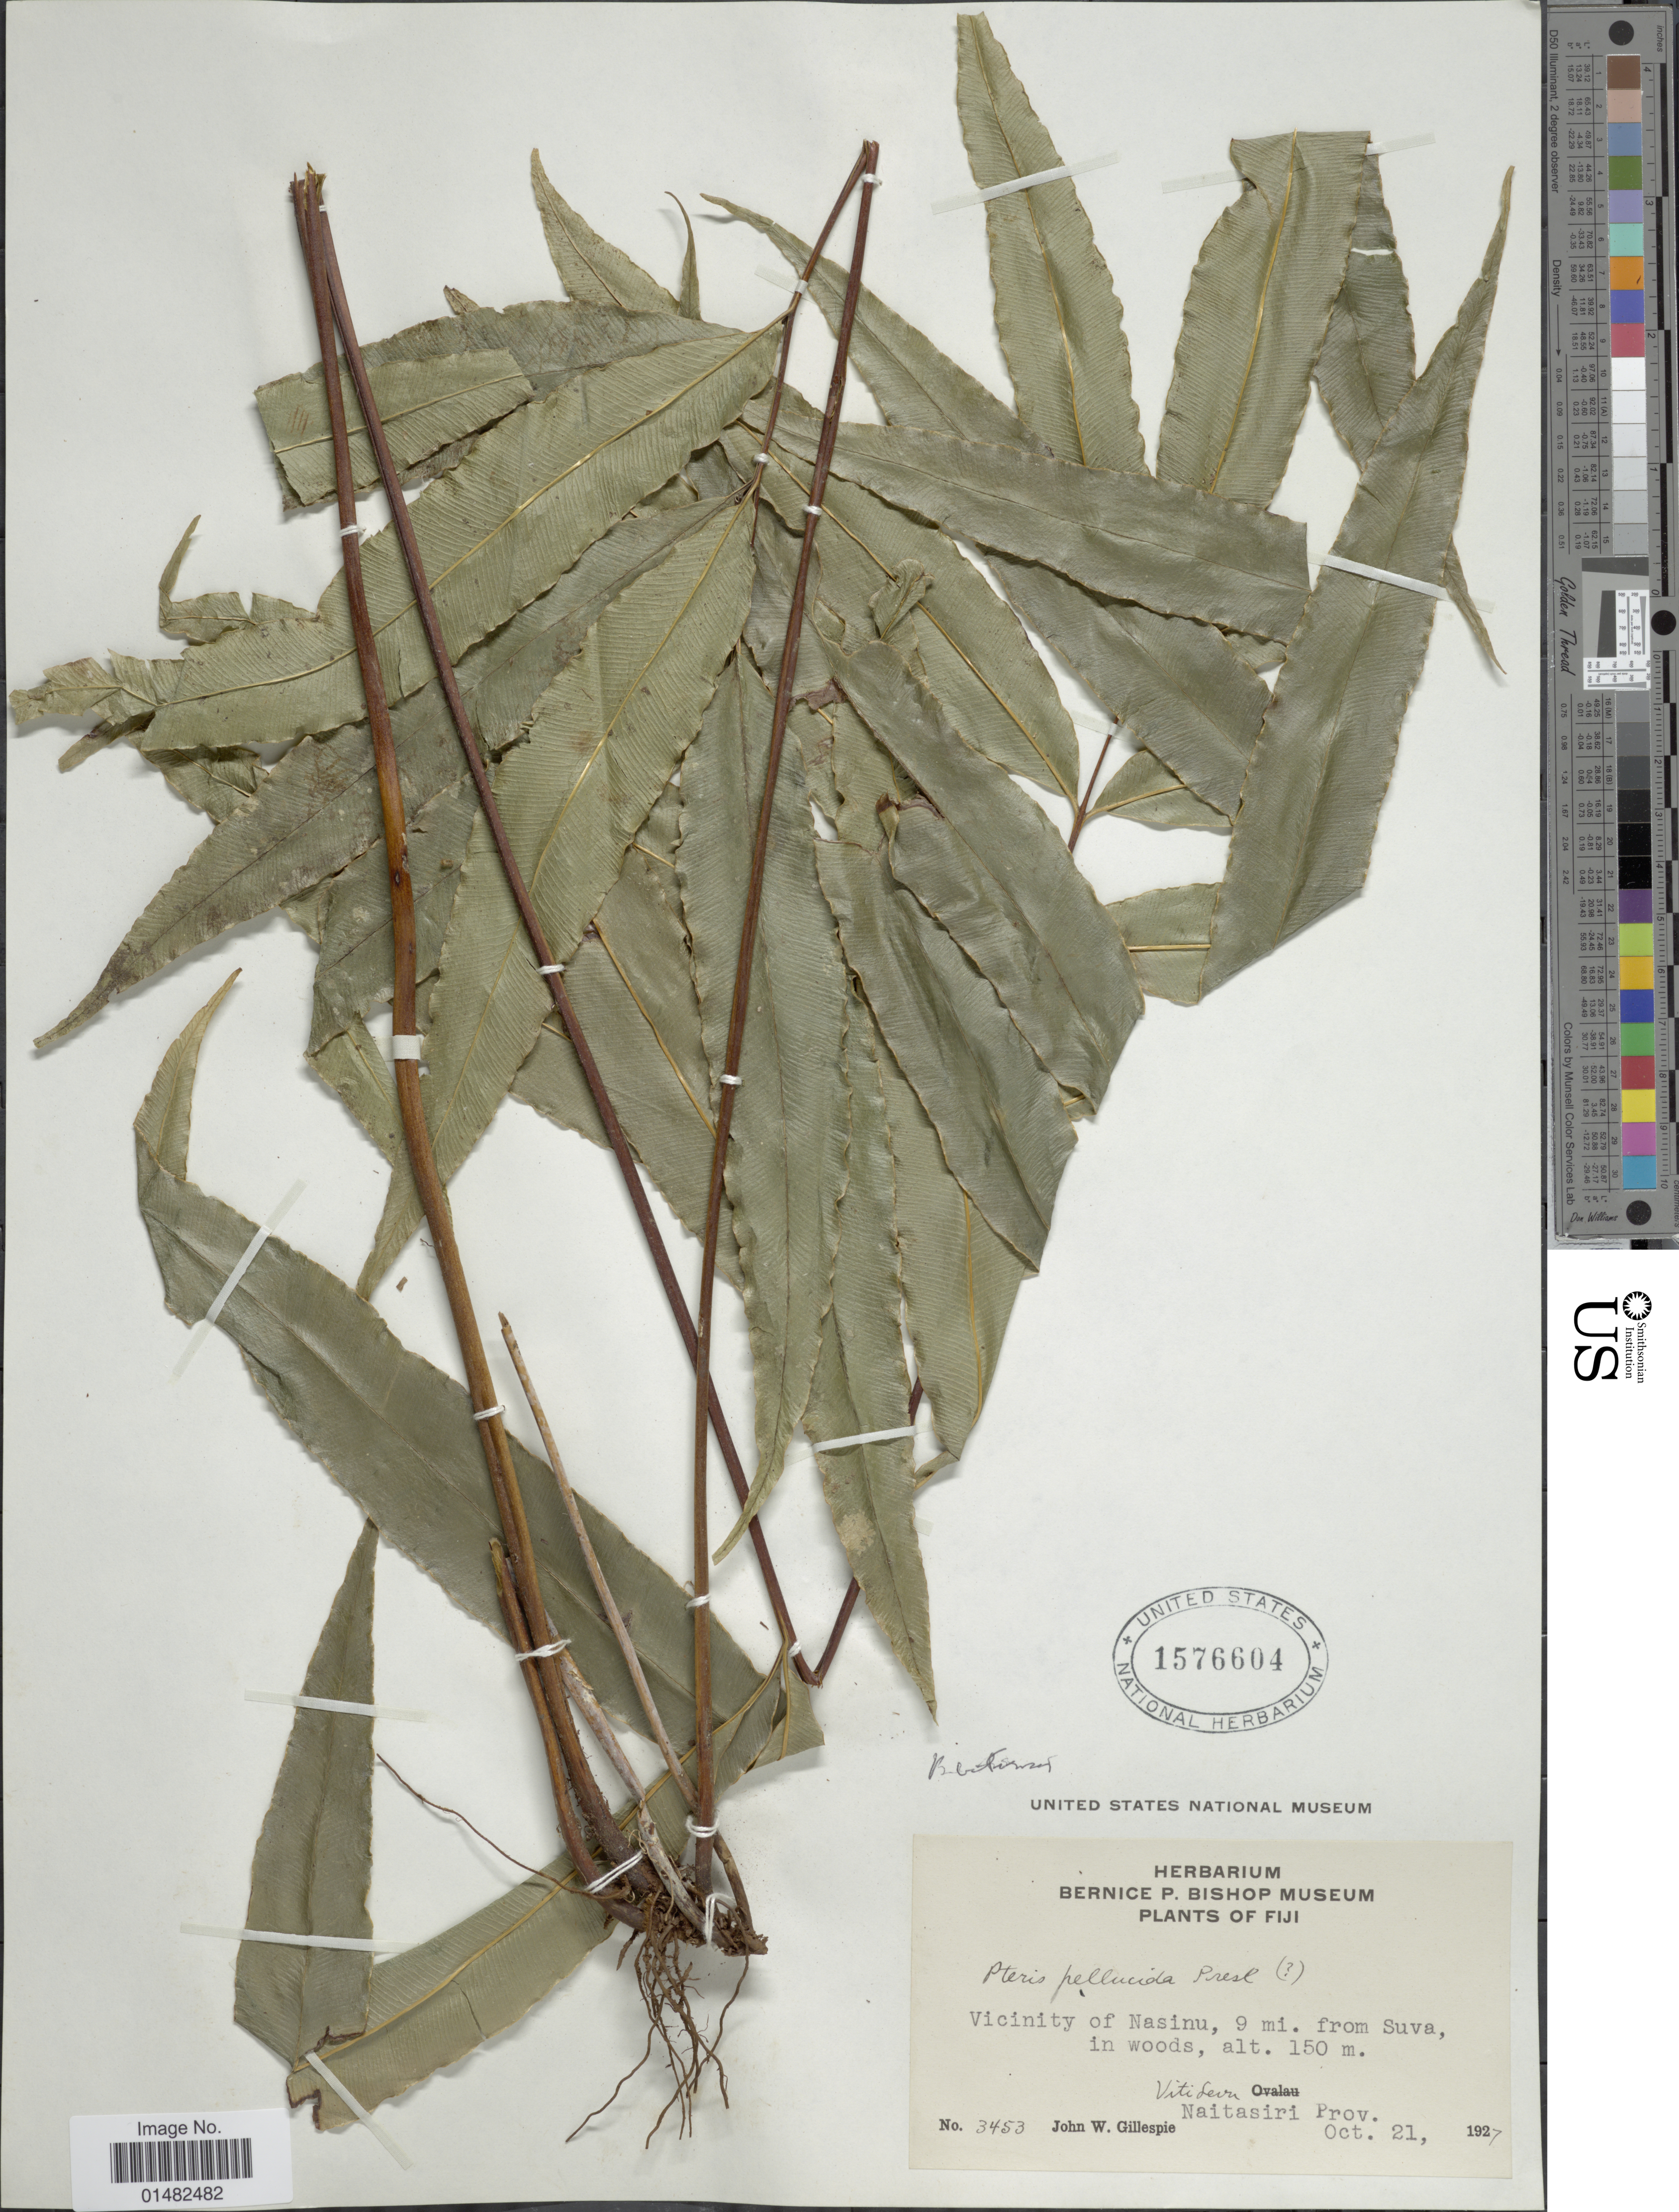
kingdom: Plantae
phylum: Tracheophyta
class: Polypodiopsida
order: Polypodiales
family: Pteridaceae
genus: Pteris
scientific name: Pteris vitiensis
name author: Baker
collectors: J. W. Gillespie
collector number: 3453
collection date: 1927-10-21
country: Fiji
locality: Vicinity of Nasinu, 9 mi. from Suva, in woods, Viti Levu, Naitasiri Prov.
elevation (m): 150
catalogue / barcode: US 1576604